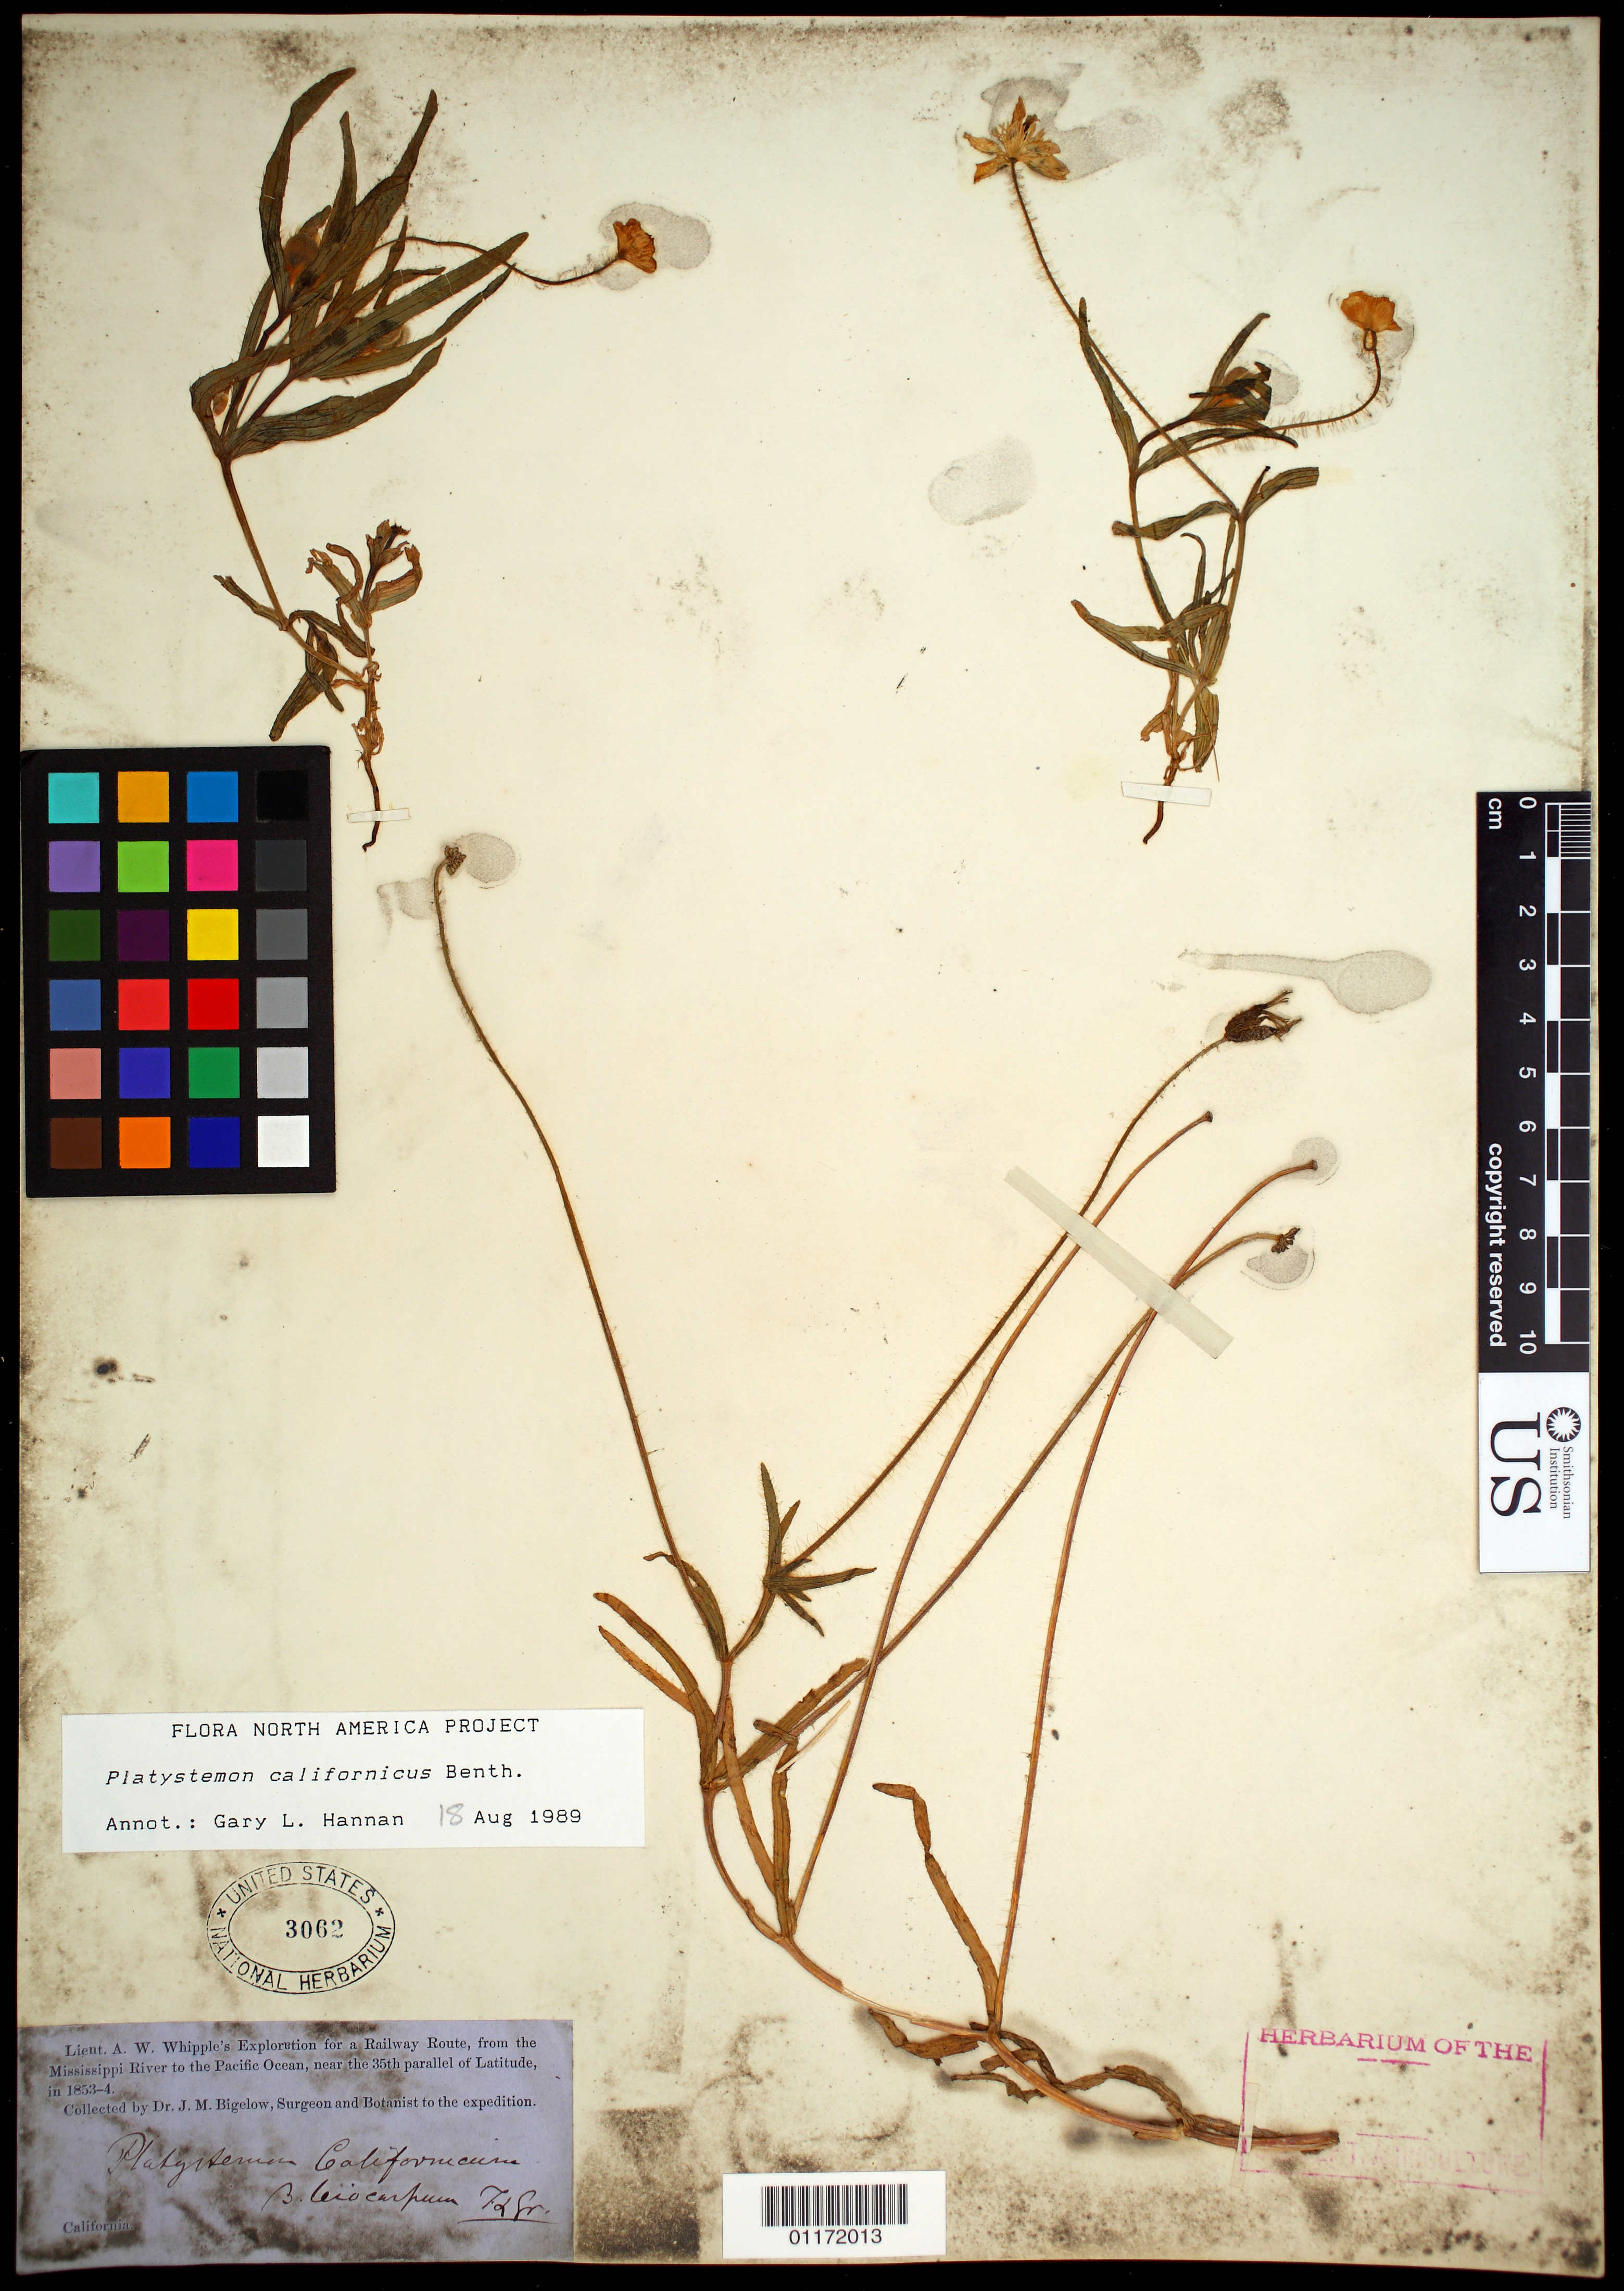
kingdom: Plantae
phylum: Tracheophyta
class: Magnoliopsida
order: Ranunculales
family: Papaveraceae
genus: Platystemon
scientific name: Platystemon californicus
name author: Benth.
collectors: J. M. Bigelow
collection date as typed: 1853 to -- --- 1854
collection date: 1853/1854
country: United States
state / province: California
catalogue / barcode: US 3062